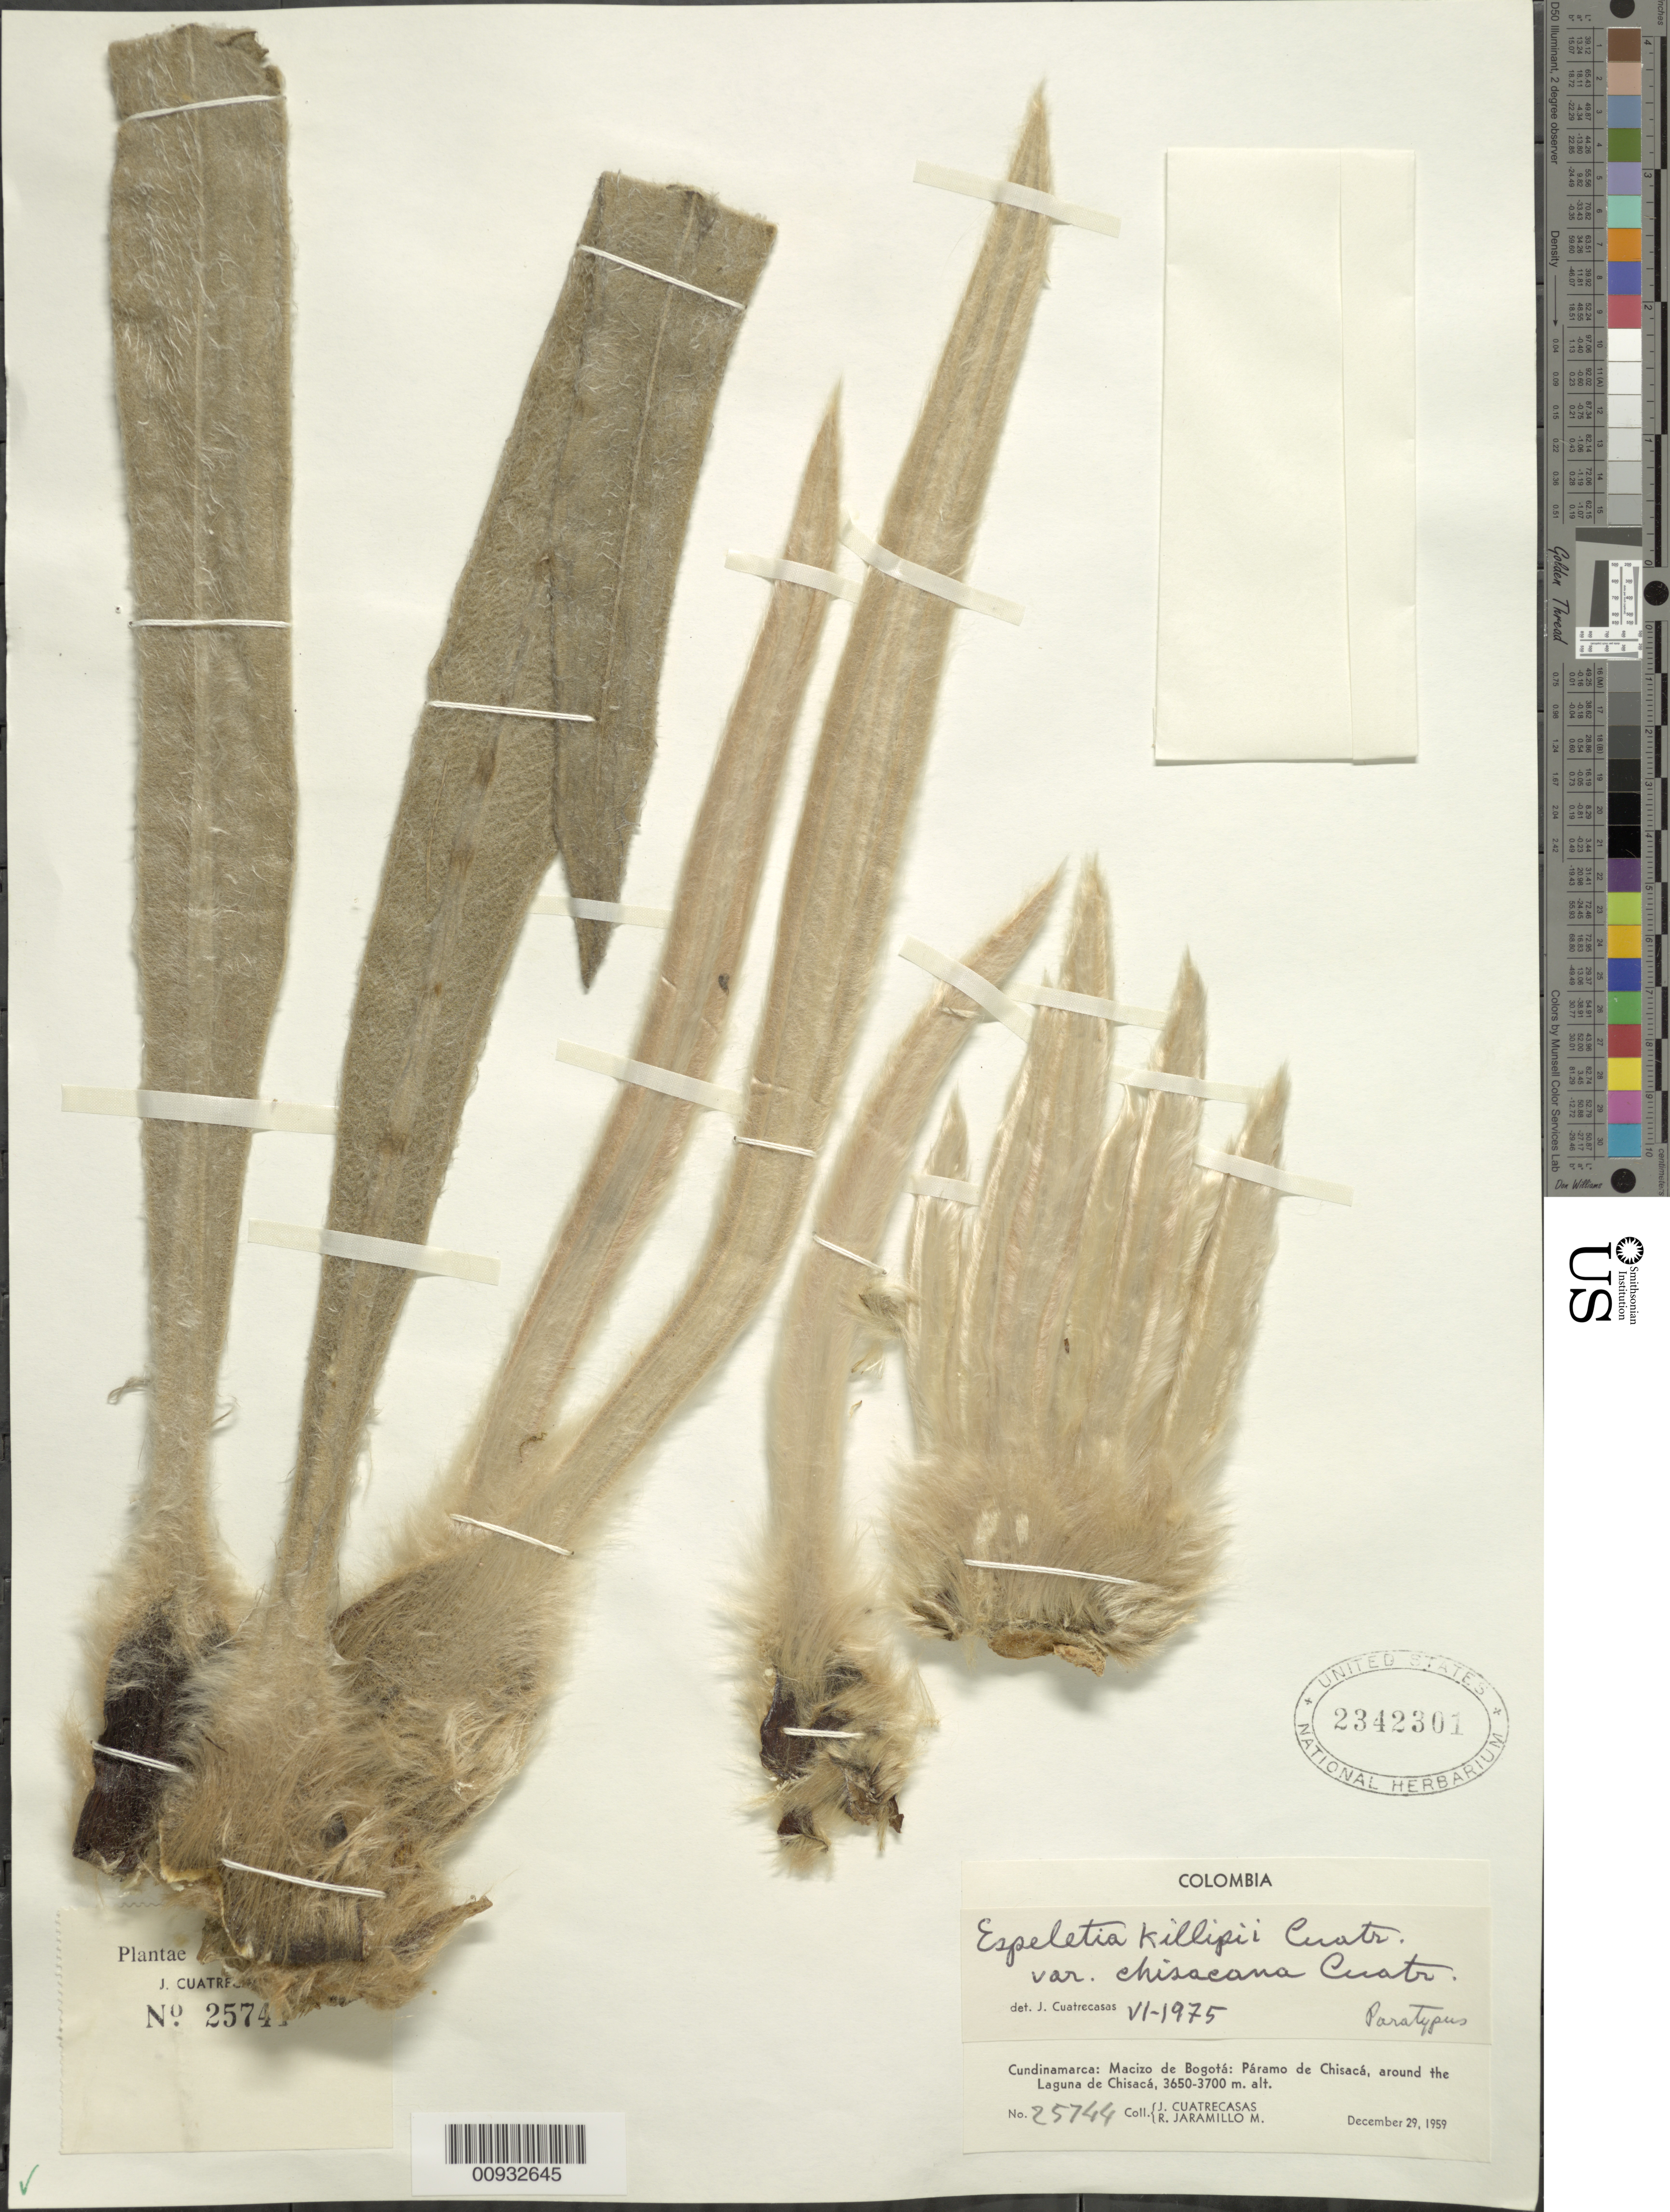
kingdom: Plantae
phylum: Tracheophyta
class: Magnoliopsida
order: Asterales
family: Asteraceae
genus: Espeletia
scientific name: Espeletia killipii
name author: Cuatrec.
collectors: J. Cuatrecasas & R. Jaramillo M.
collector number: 25744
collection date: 1959-12-29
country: Colombia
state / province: Cundinamarca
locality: Páramo de Chisacá. Around the Laguna de Chisacá.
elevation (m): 3650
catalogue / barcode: US 2342301